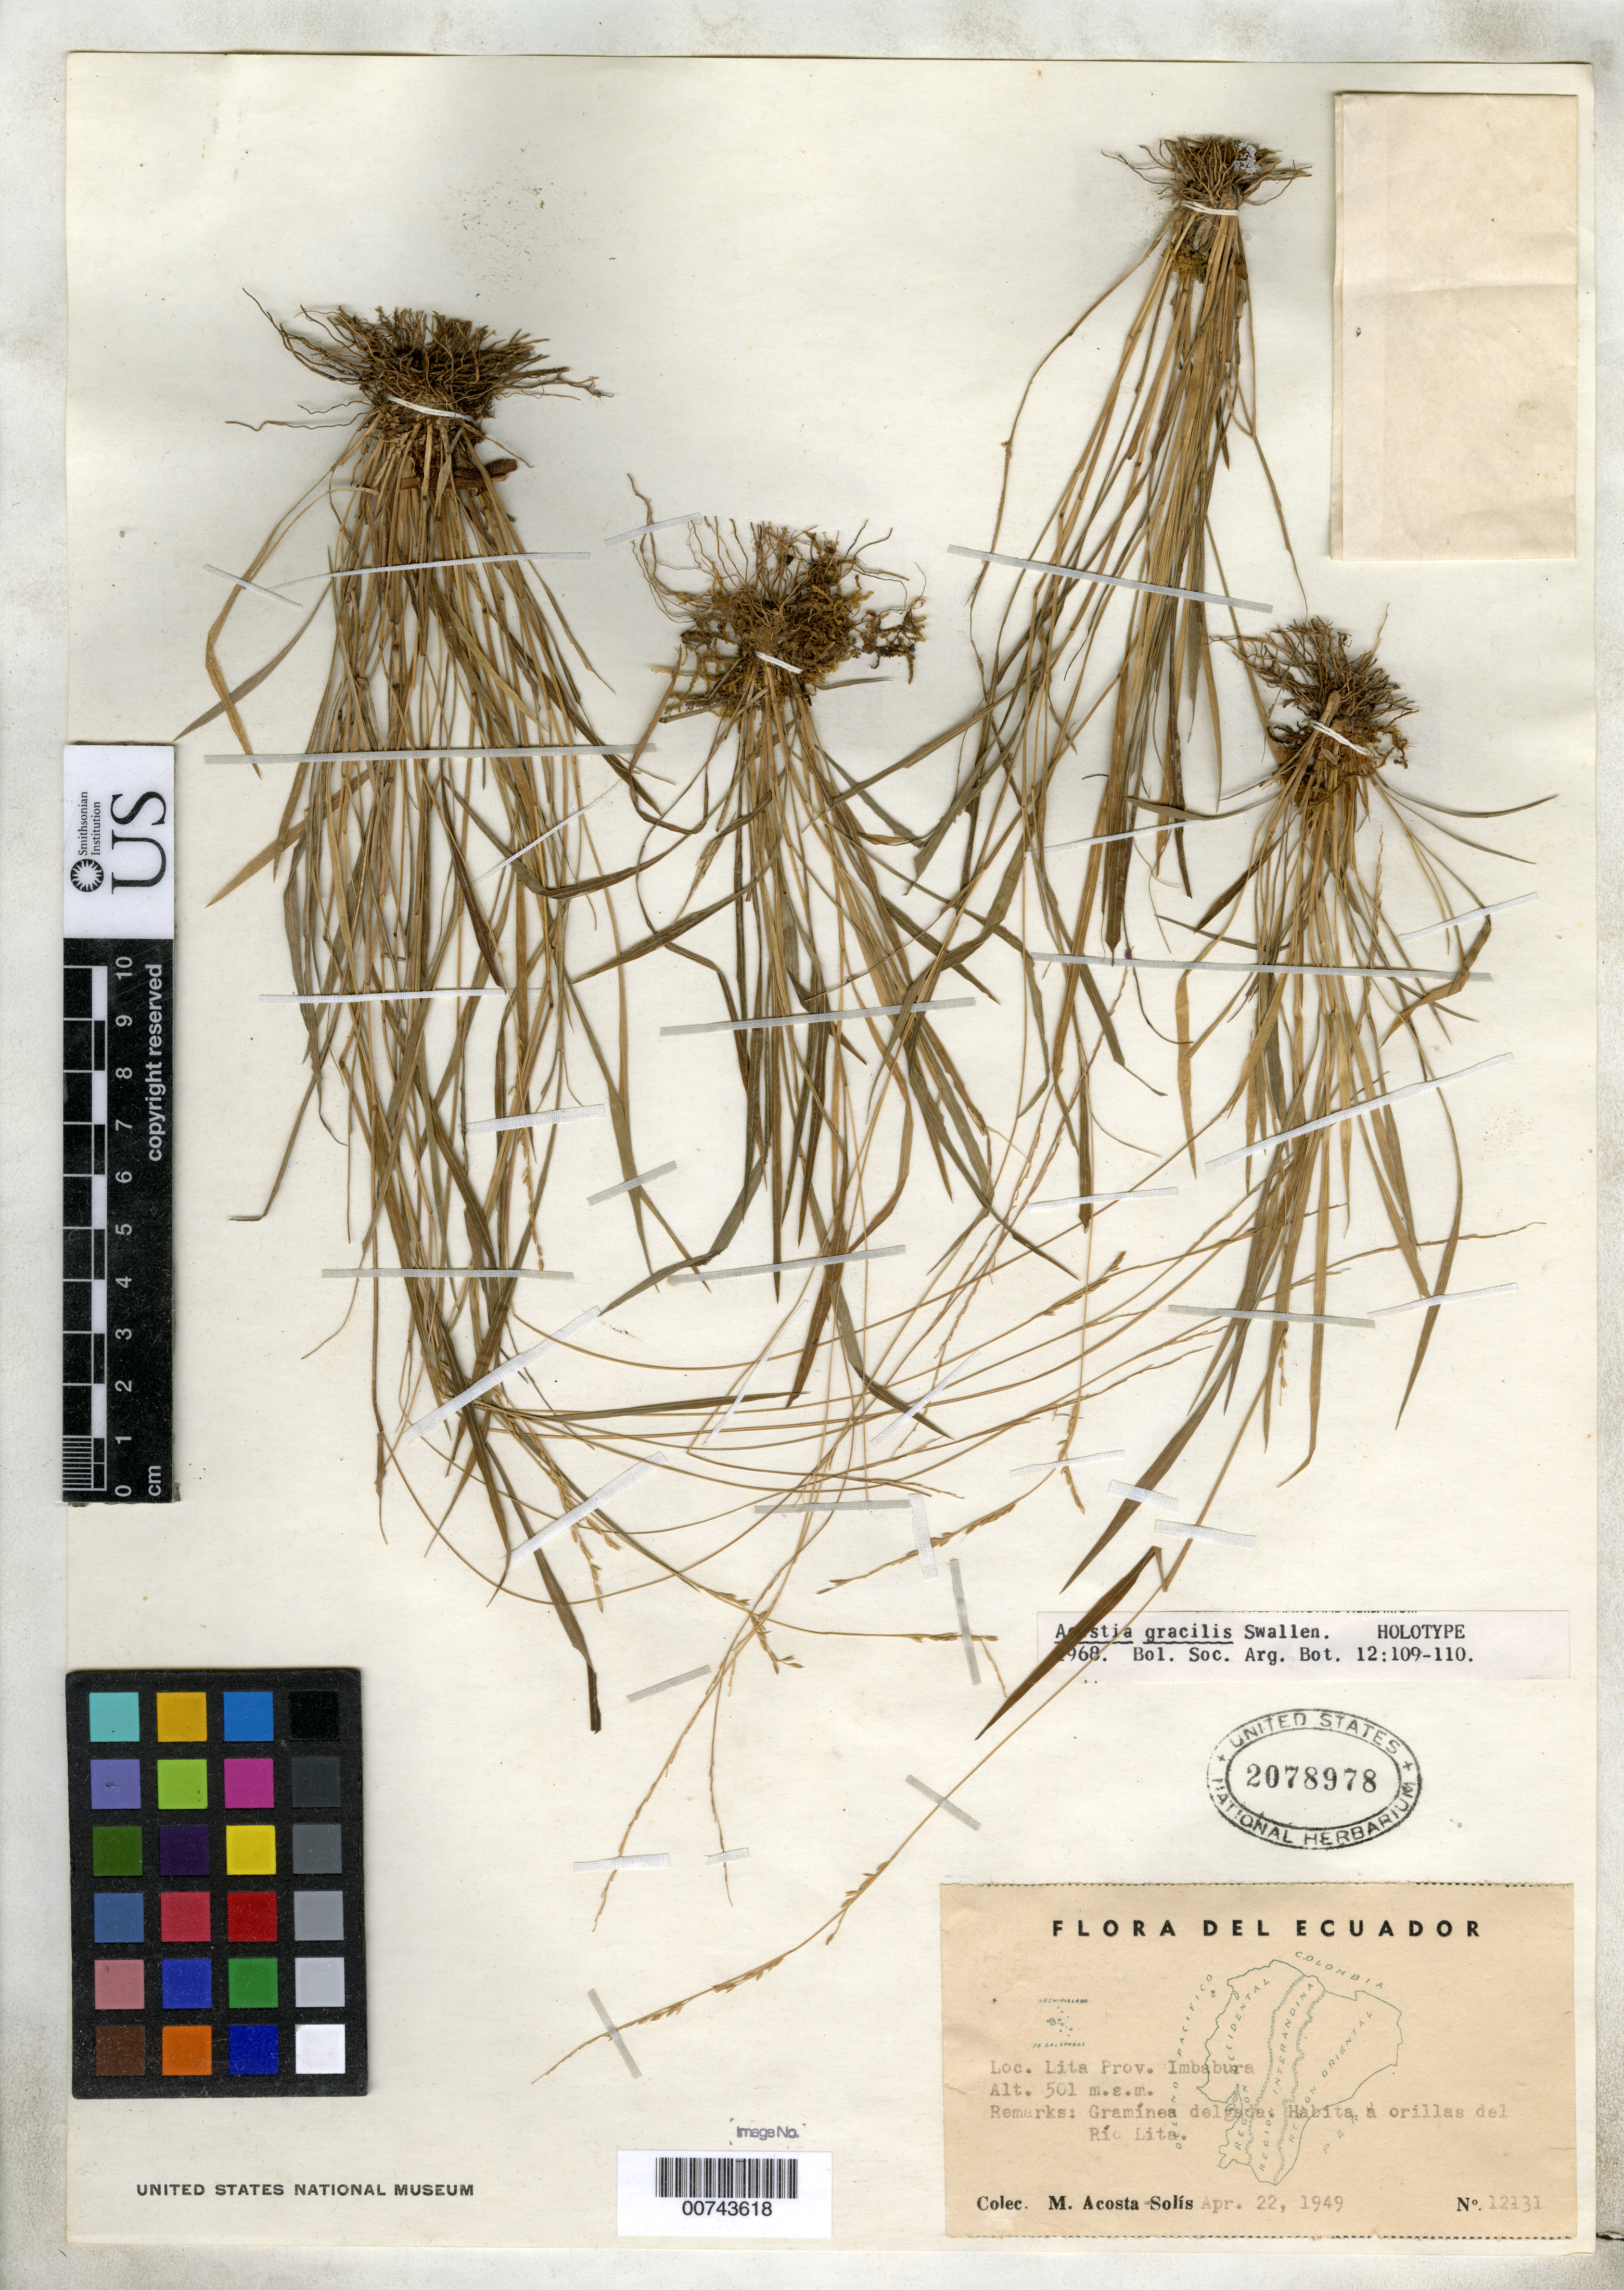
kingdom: Plantae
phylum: Tracheophyta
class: Liliopsida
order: Poales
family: Poaceae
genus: Acostia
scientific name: Acostia gracilis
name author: Swallen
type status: Holotype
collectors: M. Acosta Solis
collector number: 12131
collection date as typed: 22 Apr 1949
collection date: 1949-04-22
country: Ecuador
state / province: Imbabura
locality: Banks of Rio Lita.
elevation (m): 501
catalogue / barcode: US 2078978